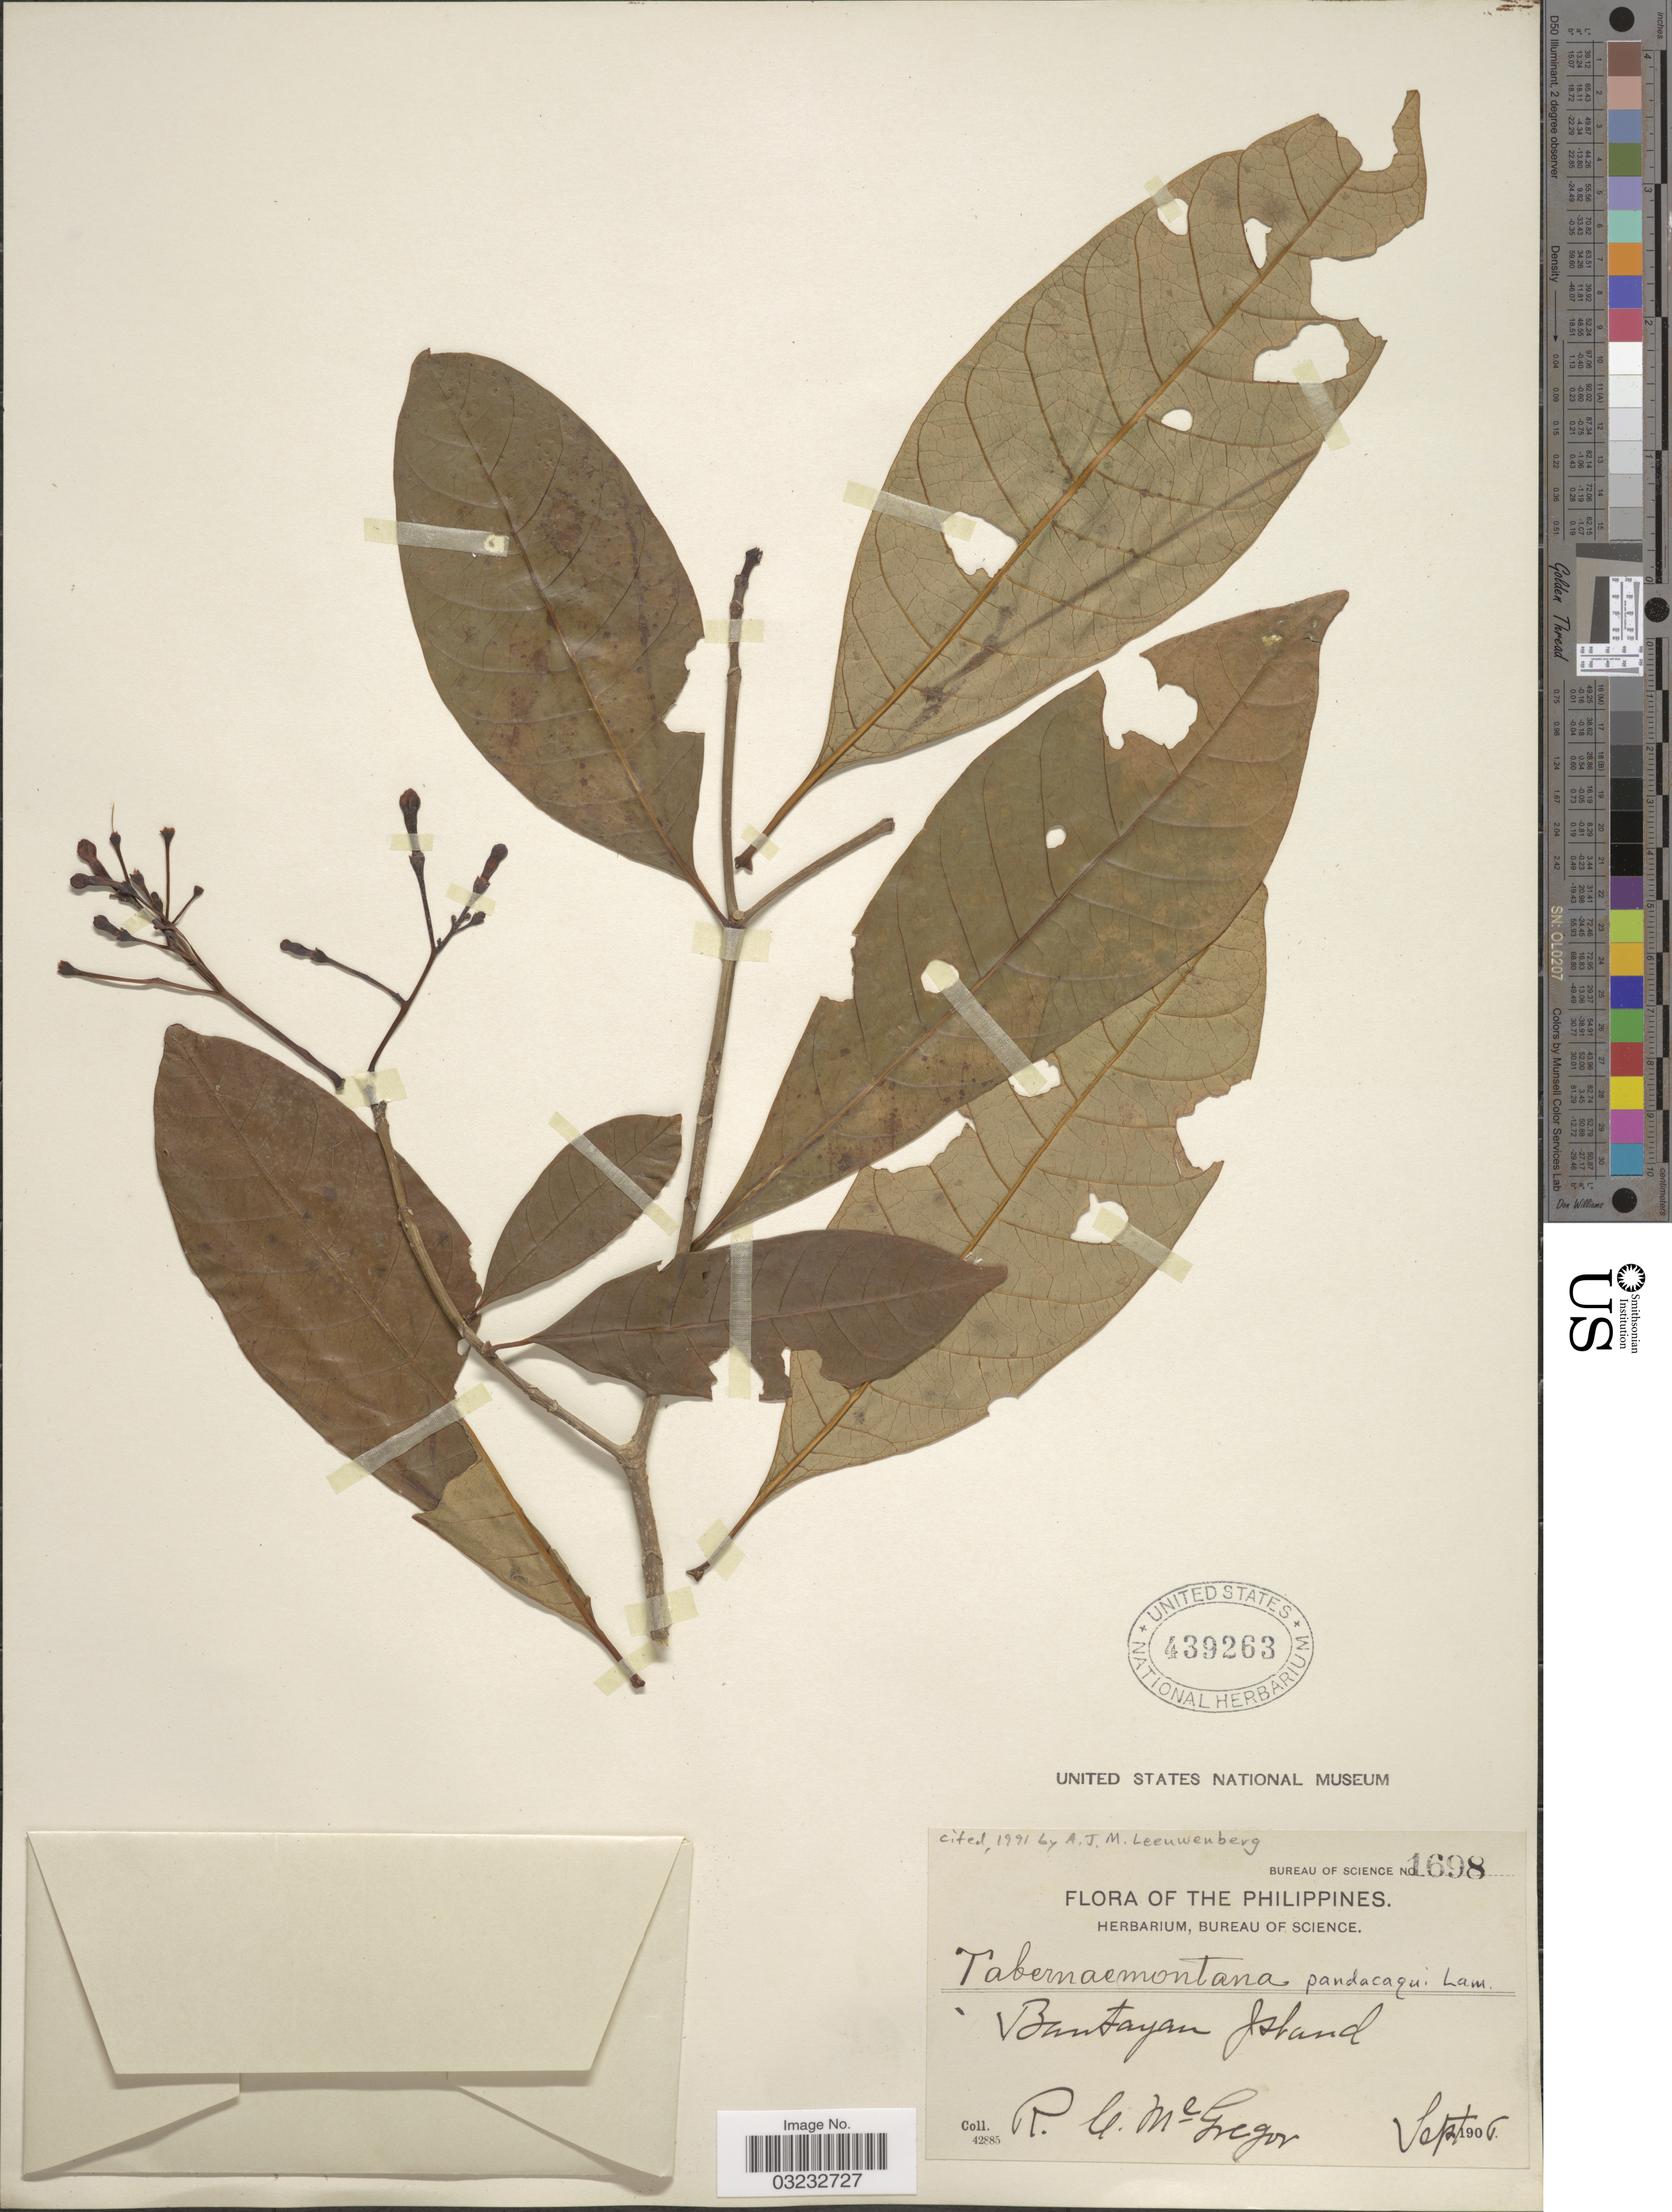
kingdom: Plantae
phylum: Tracheophyta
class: Magnoliopsida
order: Gentianales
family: Apocynaceae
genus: Tabernaemontana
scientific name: Tabernaemontana pandacaqui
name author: Poir.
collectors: R. C. McGregor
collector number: Bureau of Science 1698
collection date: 1906-09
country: Philippines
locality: Bantayan Island.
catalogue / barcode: US 439263